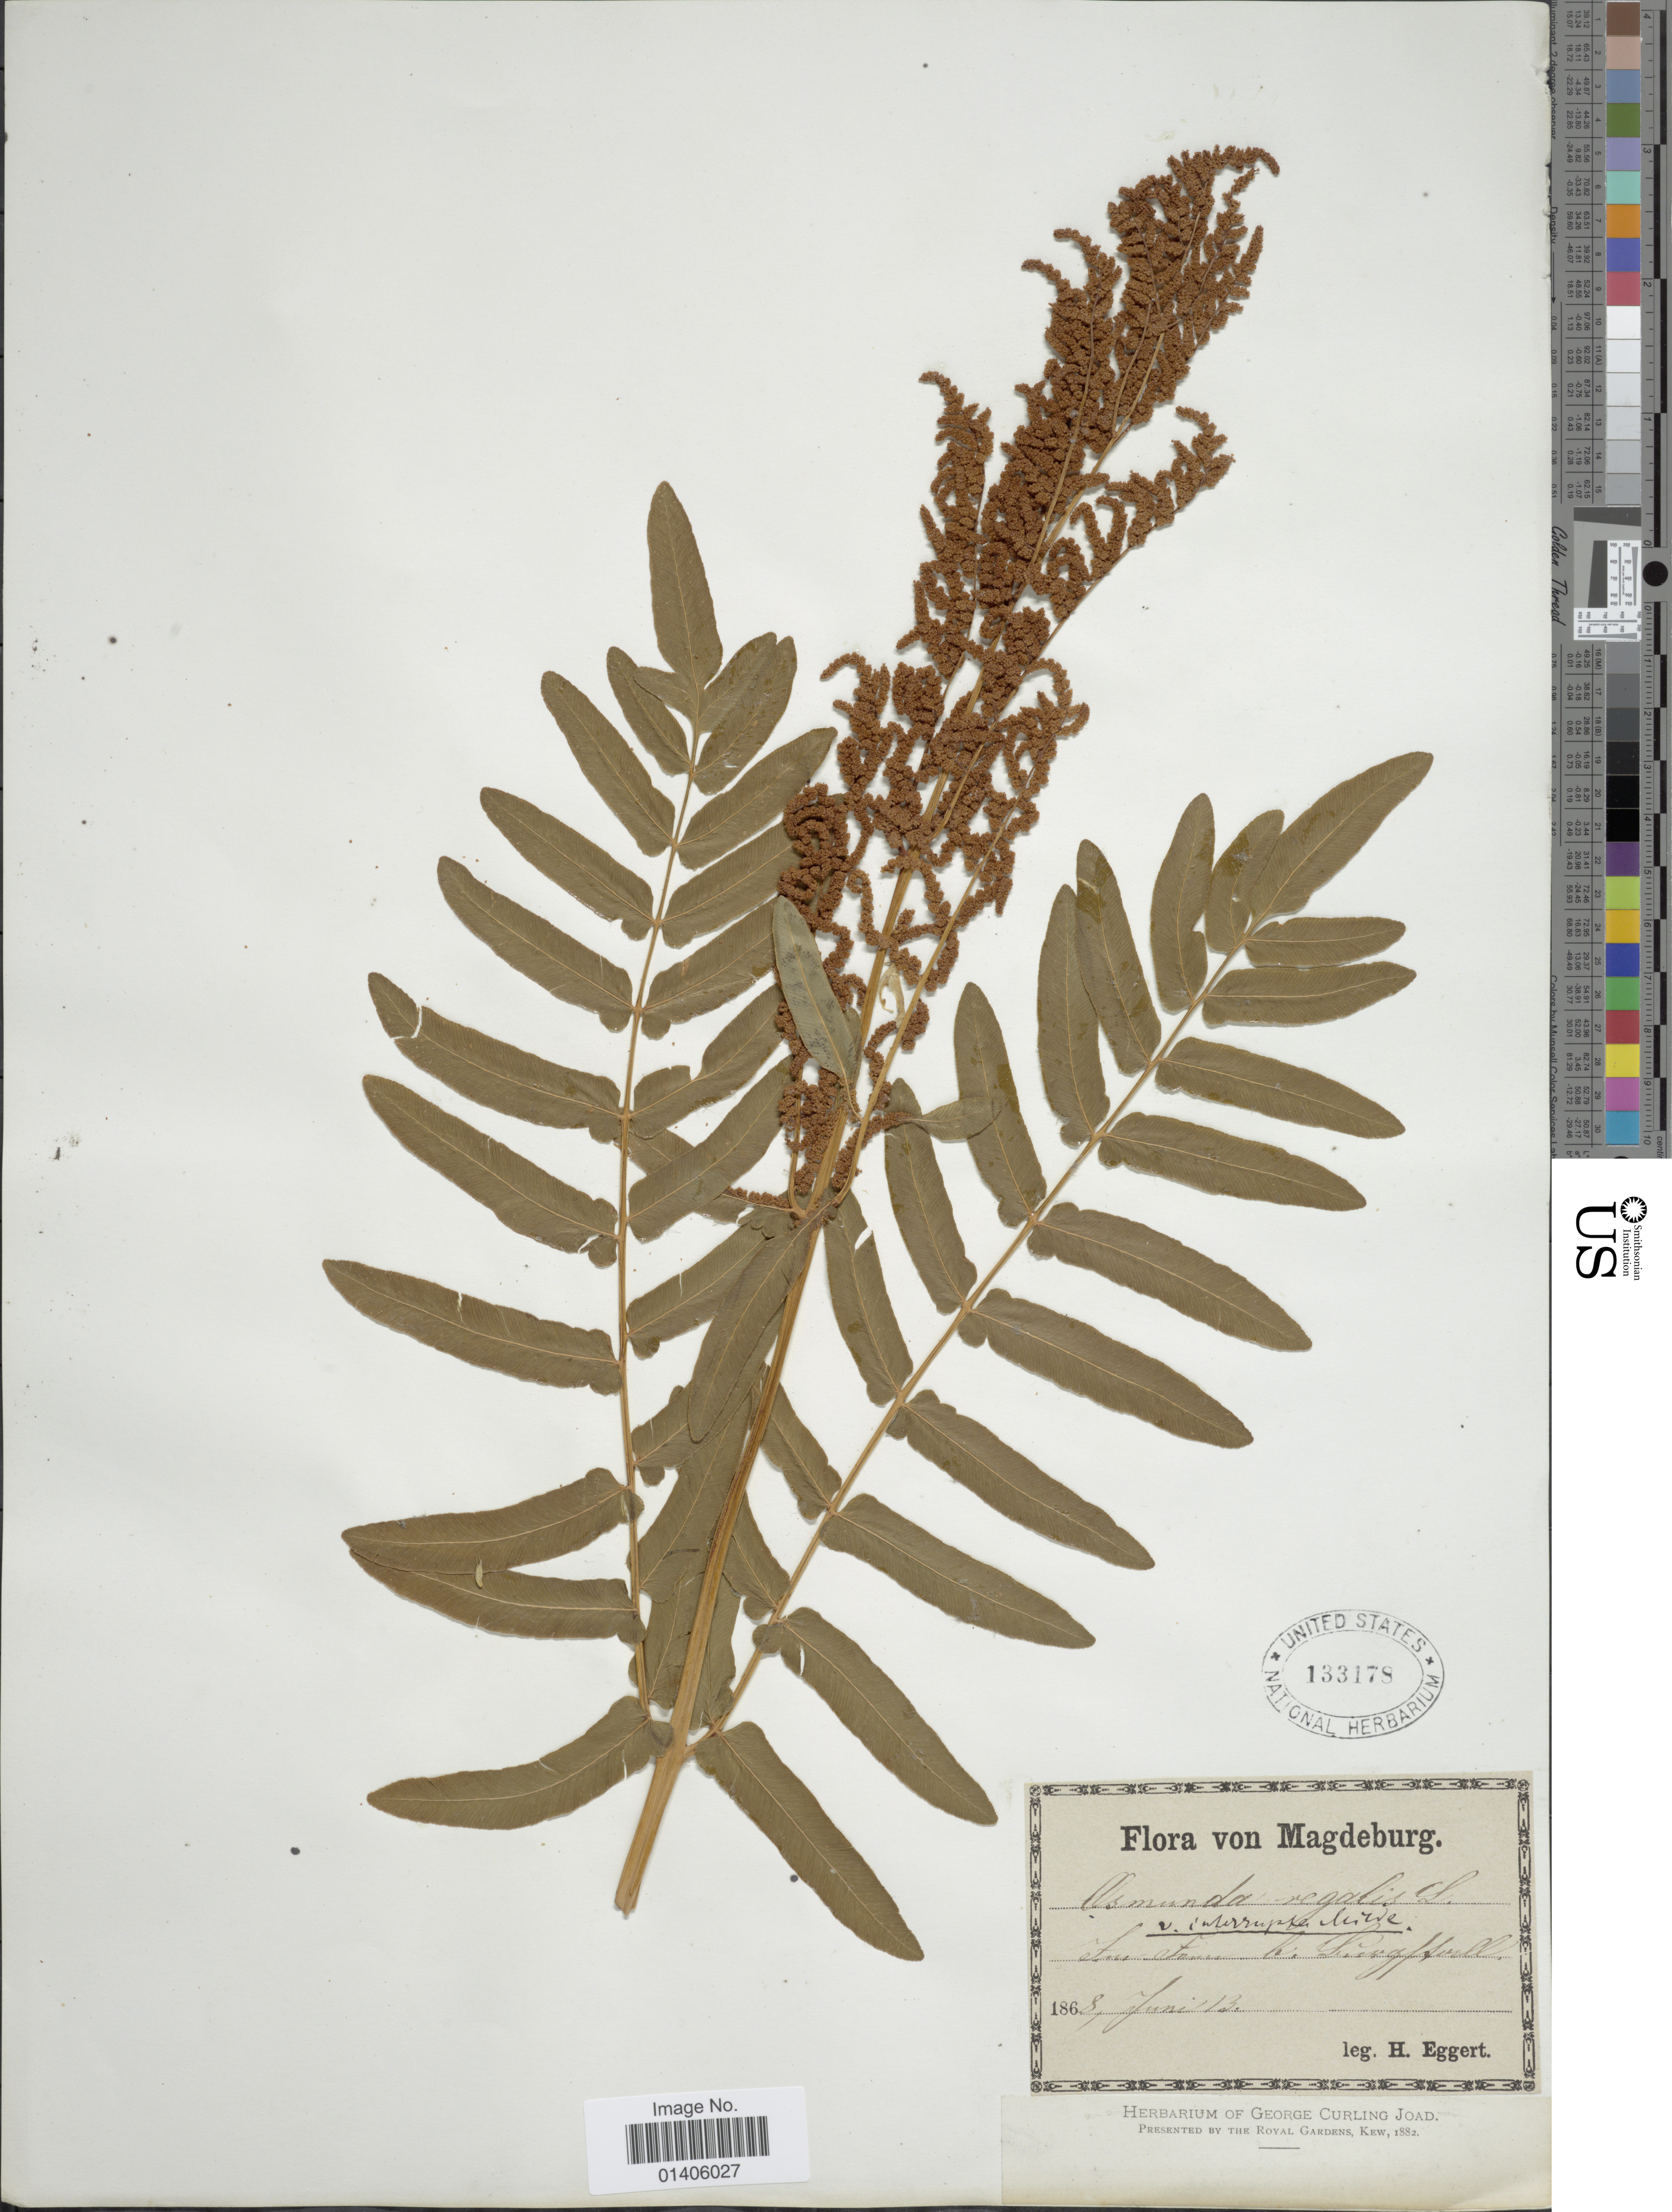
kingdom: Plantae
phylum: Tracheophyta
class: Polypodiopsida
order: Osmundales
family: Osmundaceae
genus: Osmunda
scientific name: Osmunda regalis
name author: L.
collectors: H. Eggert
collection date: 1868-06-13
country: Germany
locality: Magdeburg, In San b. [illegible text]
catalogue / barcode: US 133178